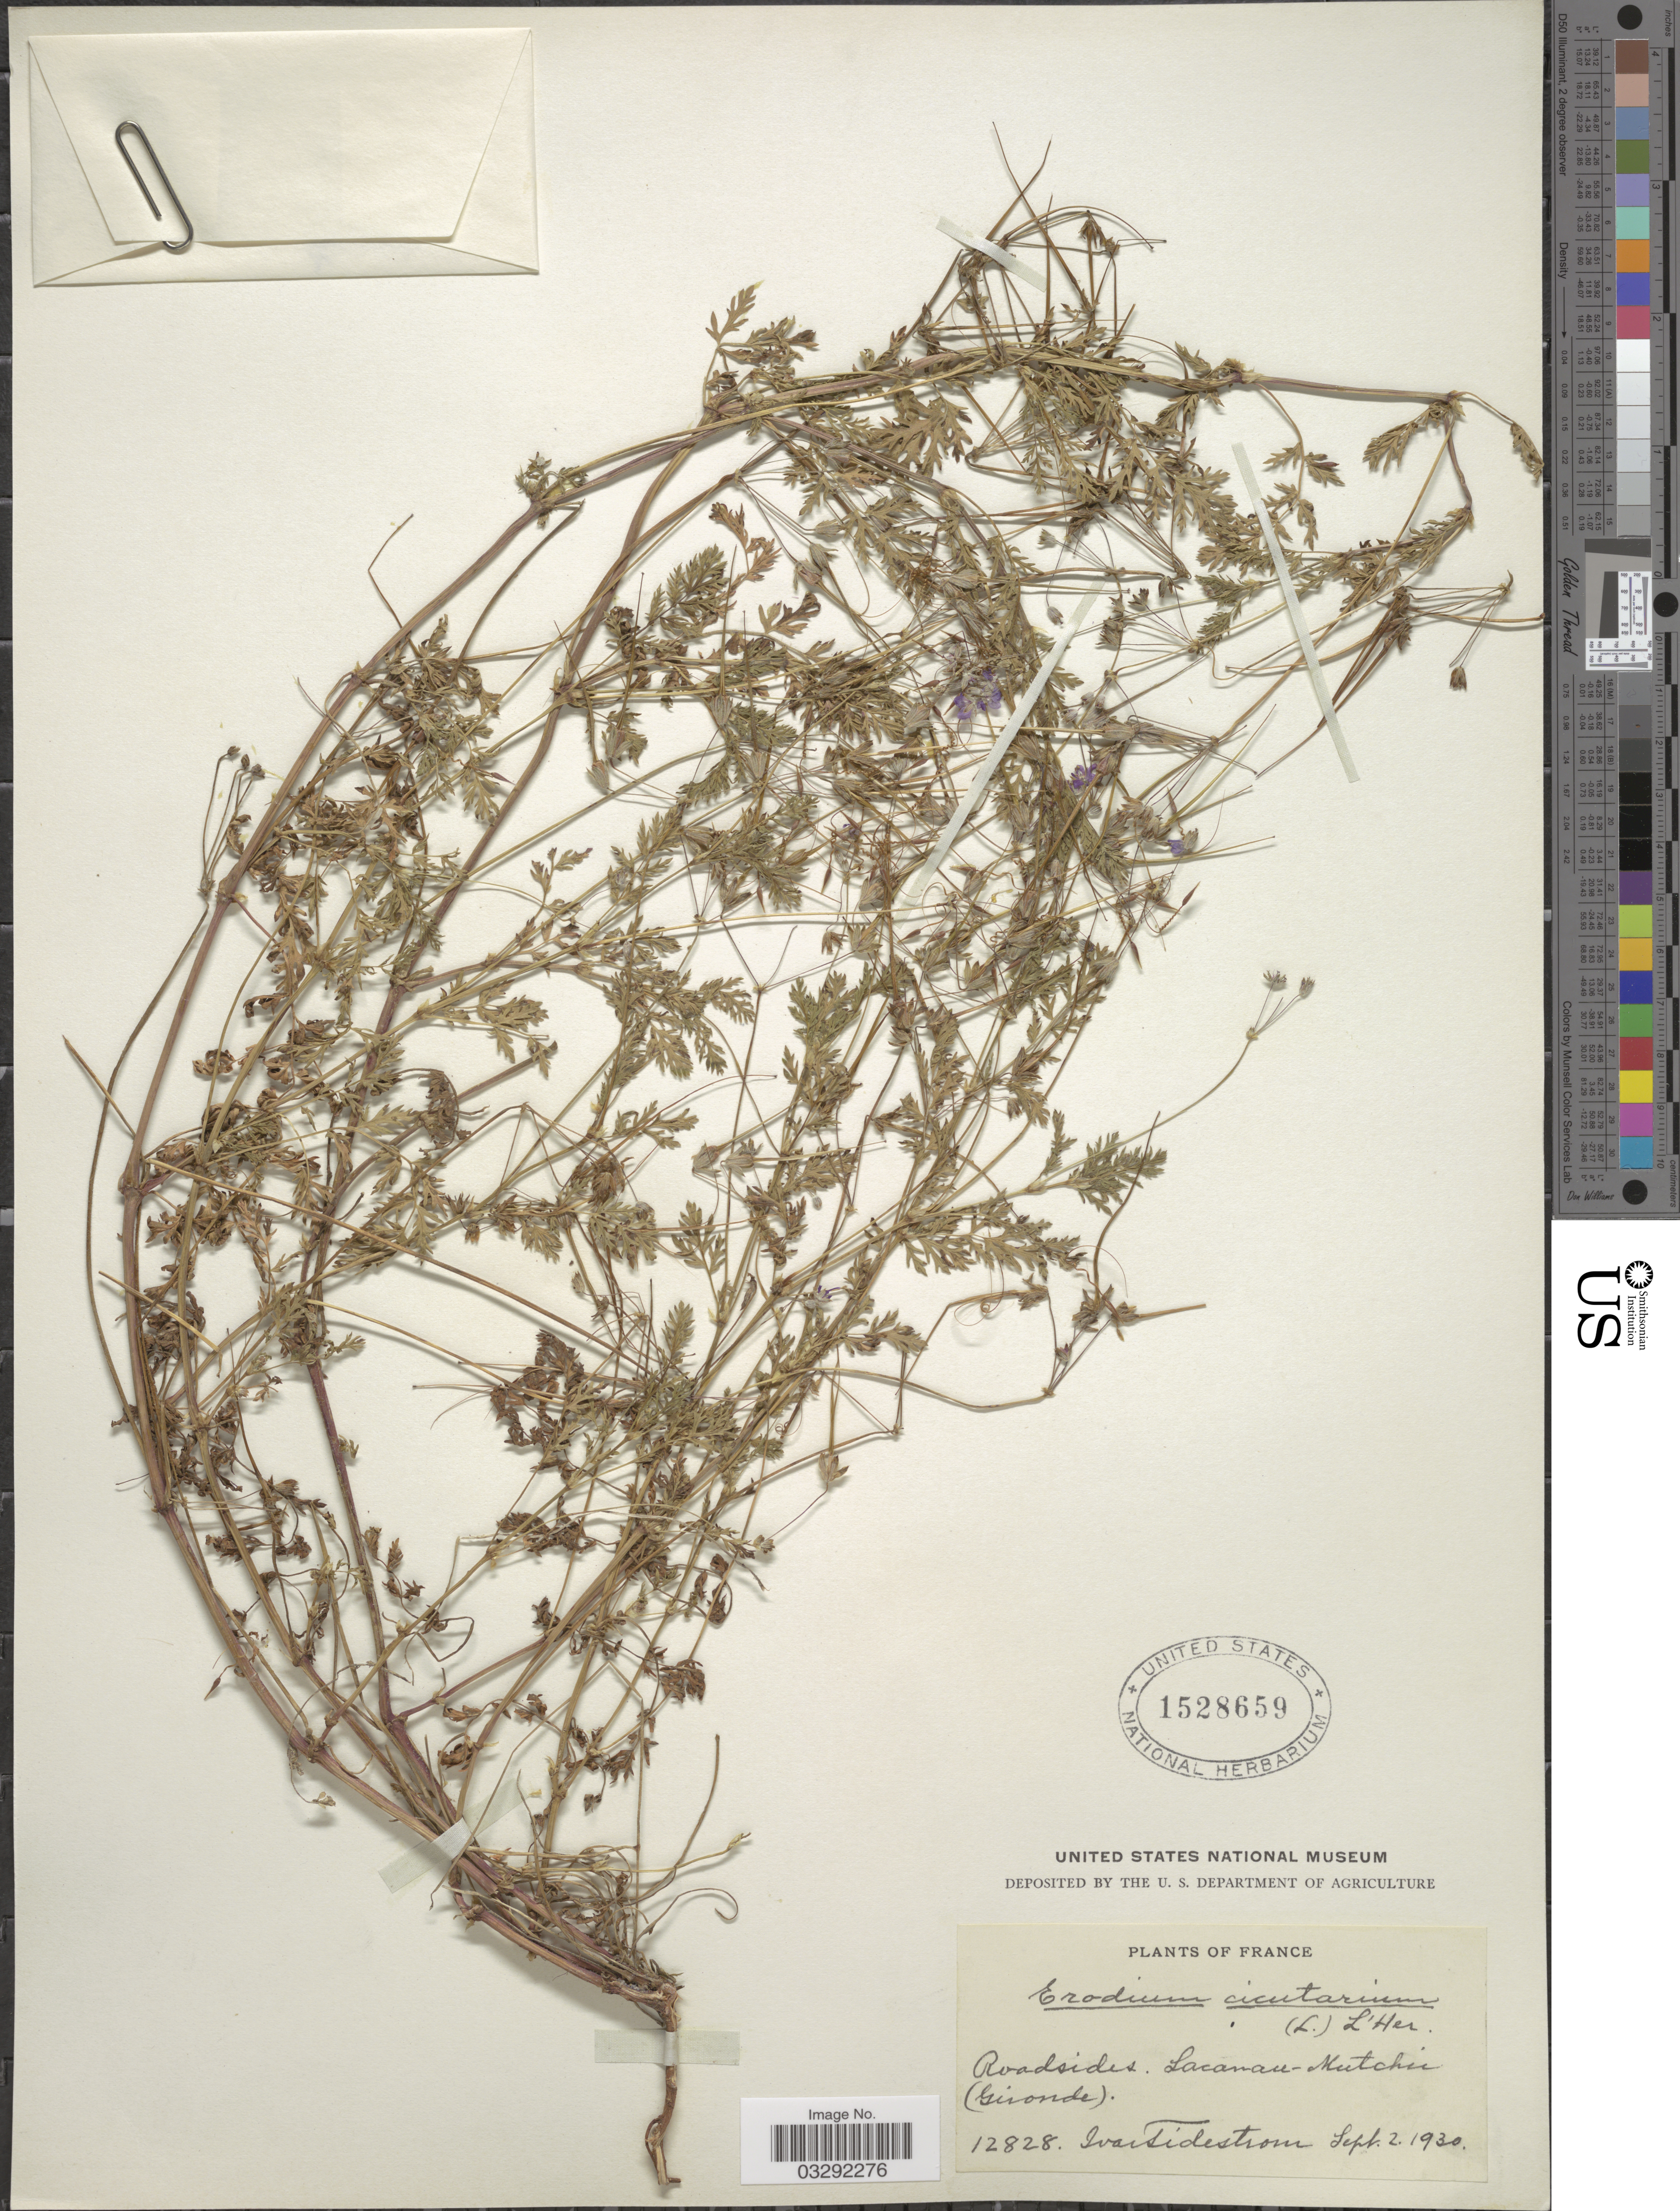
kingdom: Plantae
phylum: Tracheophyta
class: Magnoliopsida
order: Geraniales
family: Geraniaceae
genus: Erodium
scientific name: Erodium cicutarium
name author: (L.) L'Hér.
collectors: I. F. Tidestrom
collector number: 12828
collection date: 1930-09-02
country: France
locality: Lacanau-Nutchir (Gironde).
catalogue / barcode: US 1528659